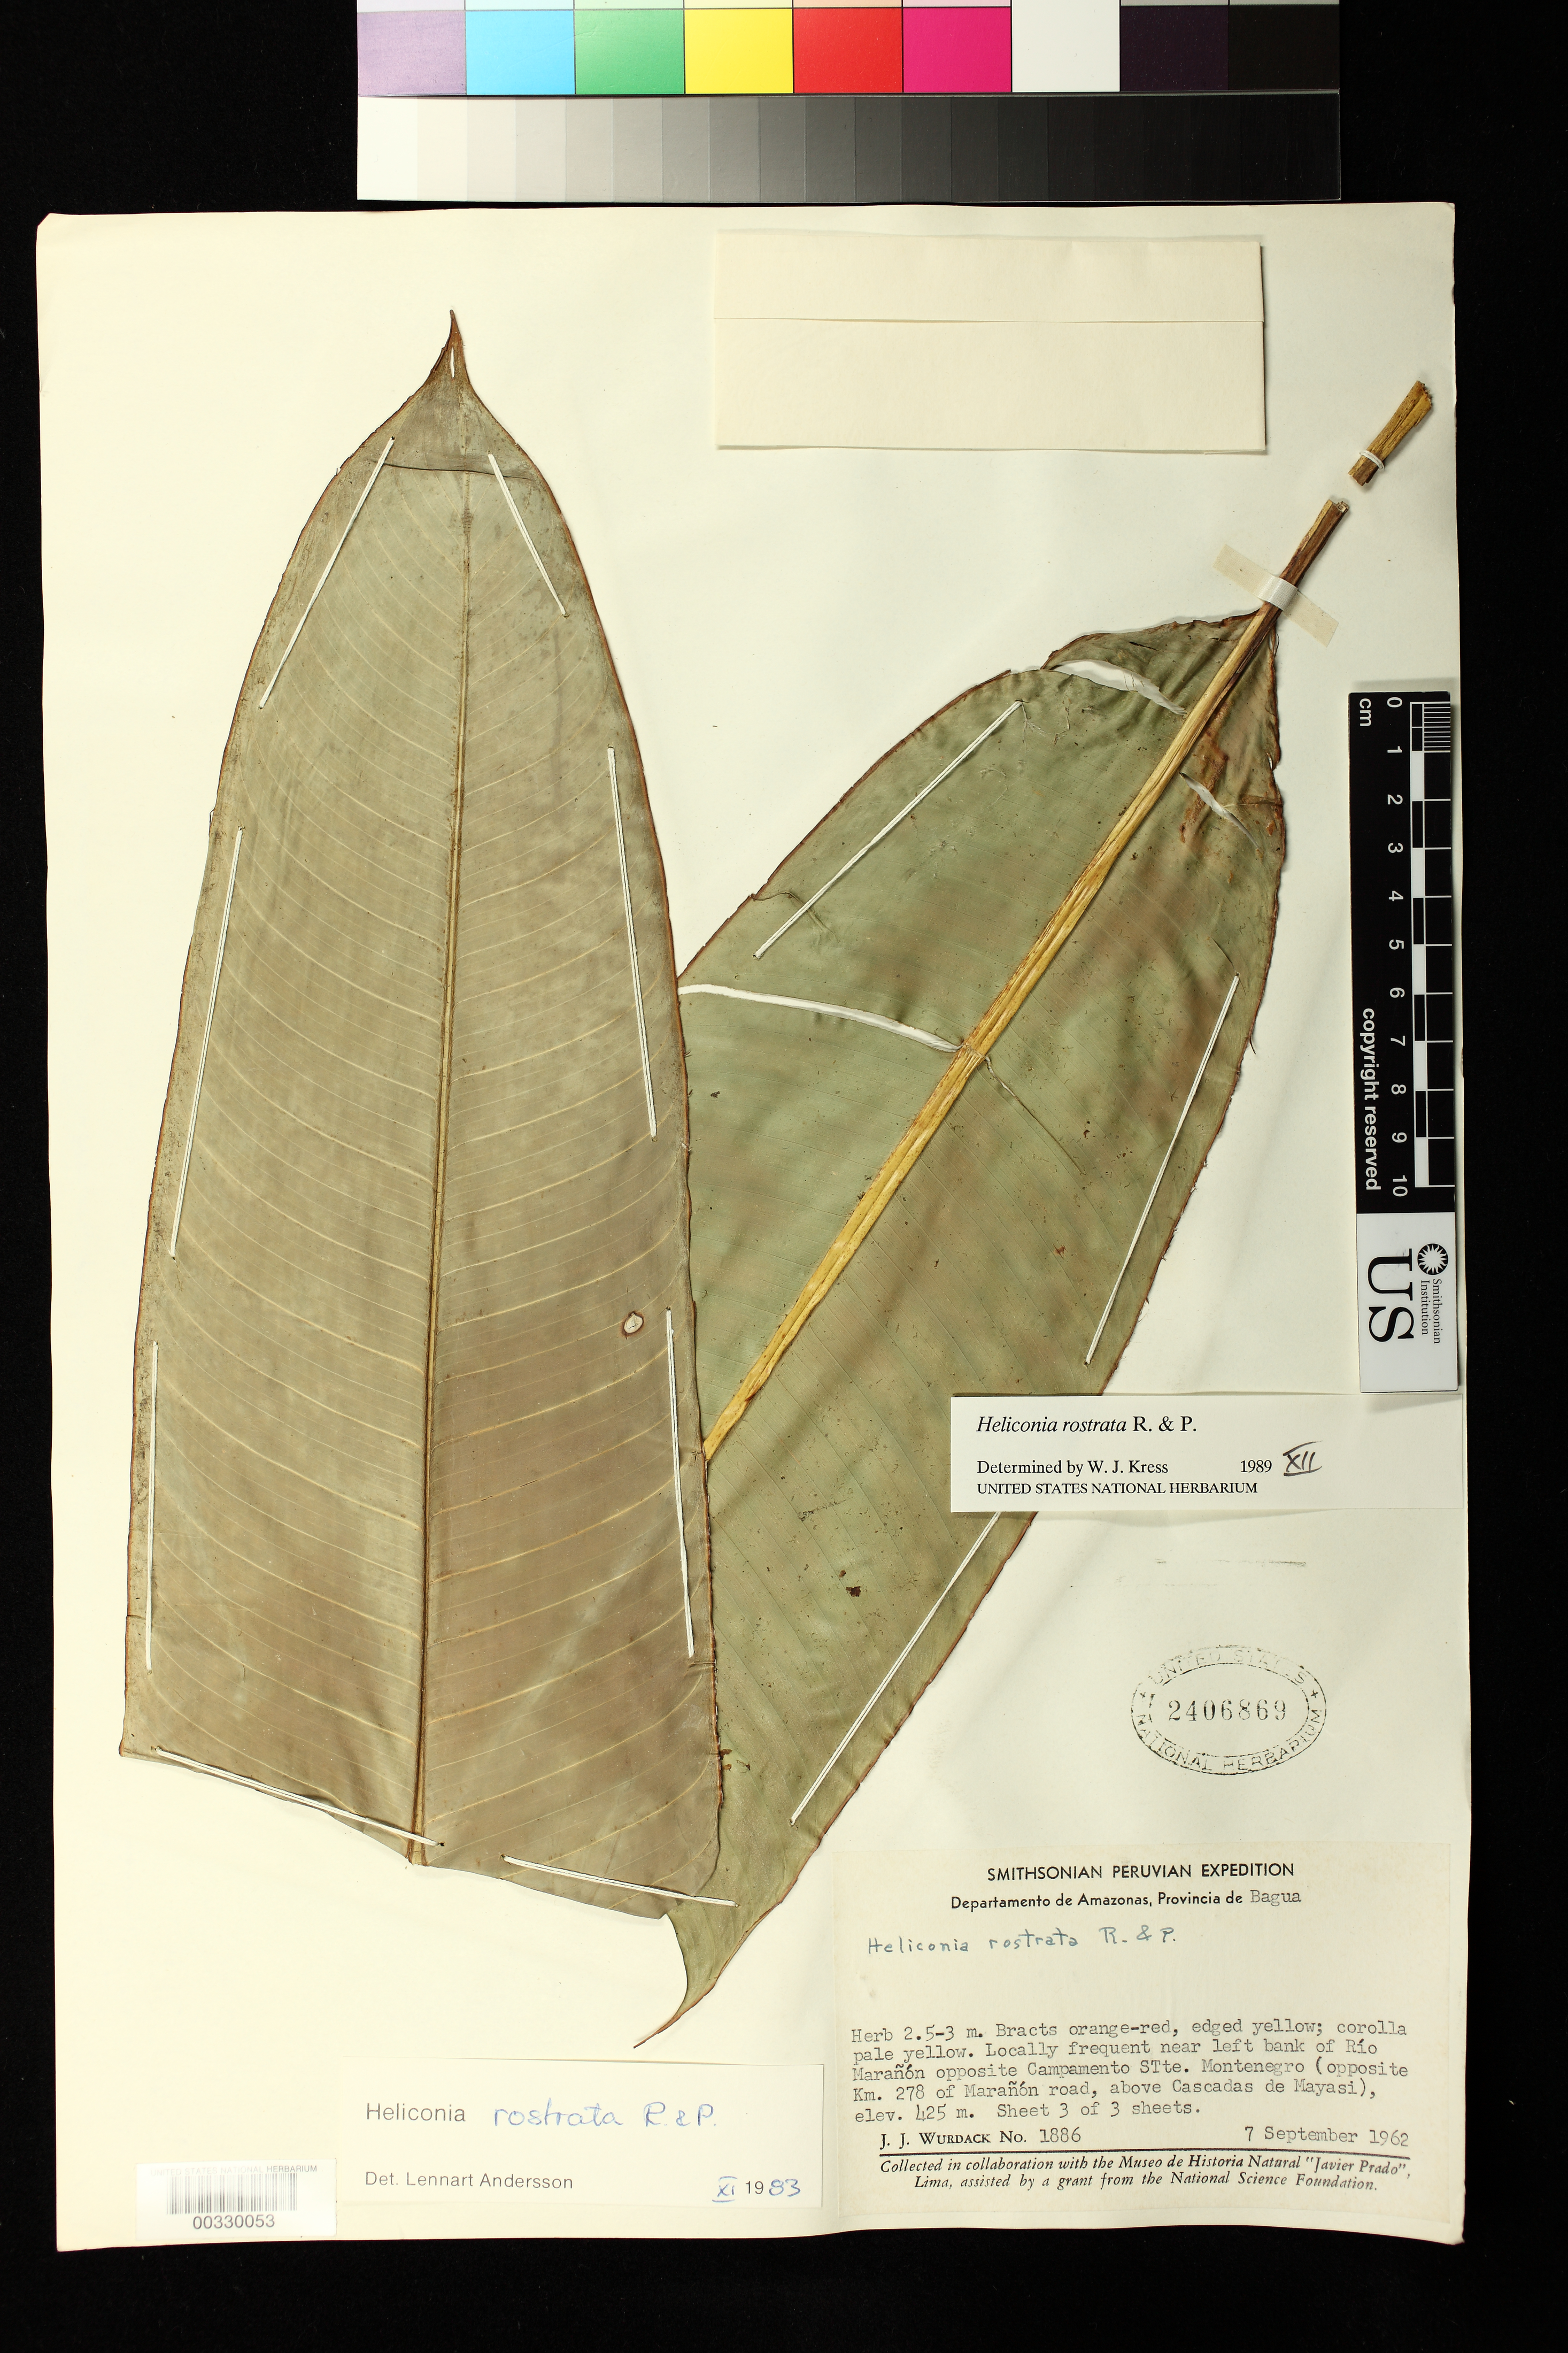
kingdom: Plantae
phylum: Tracheophyta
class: Liliopsida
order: Zingiberales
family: Heliconiaceae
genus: Heliconia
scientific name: Heliconia rostrata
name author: Ruiz & Pav.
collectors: J. J. Wurdack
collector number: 1886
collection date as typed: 07 Sep 1962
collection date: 1962-09-07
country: Peru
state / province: Amazonas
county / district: Bagua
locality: near left bank of Río Maranon opposite Campamento Stte. Montenegro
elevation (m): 425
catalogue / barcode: US 2406869